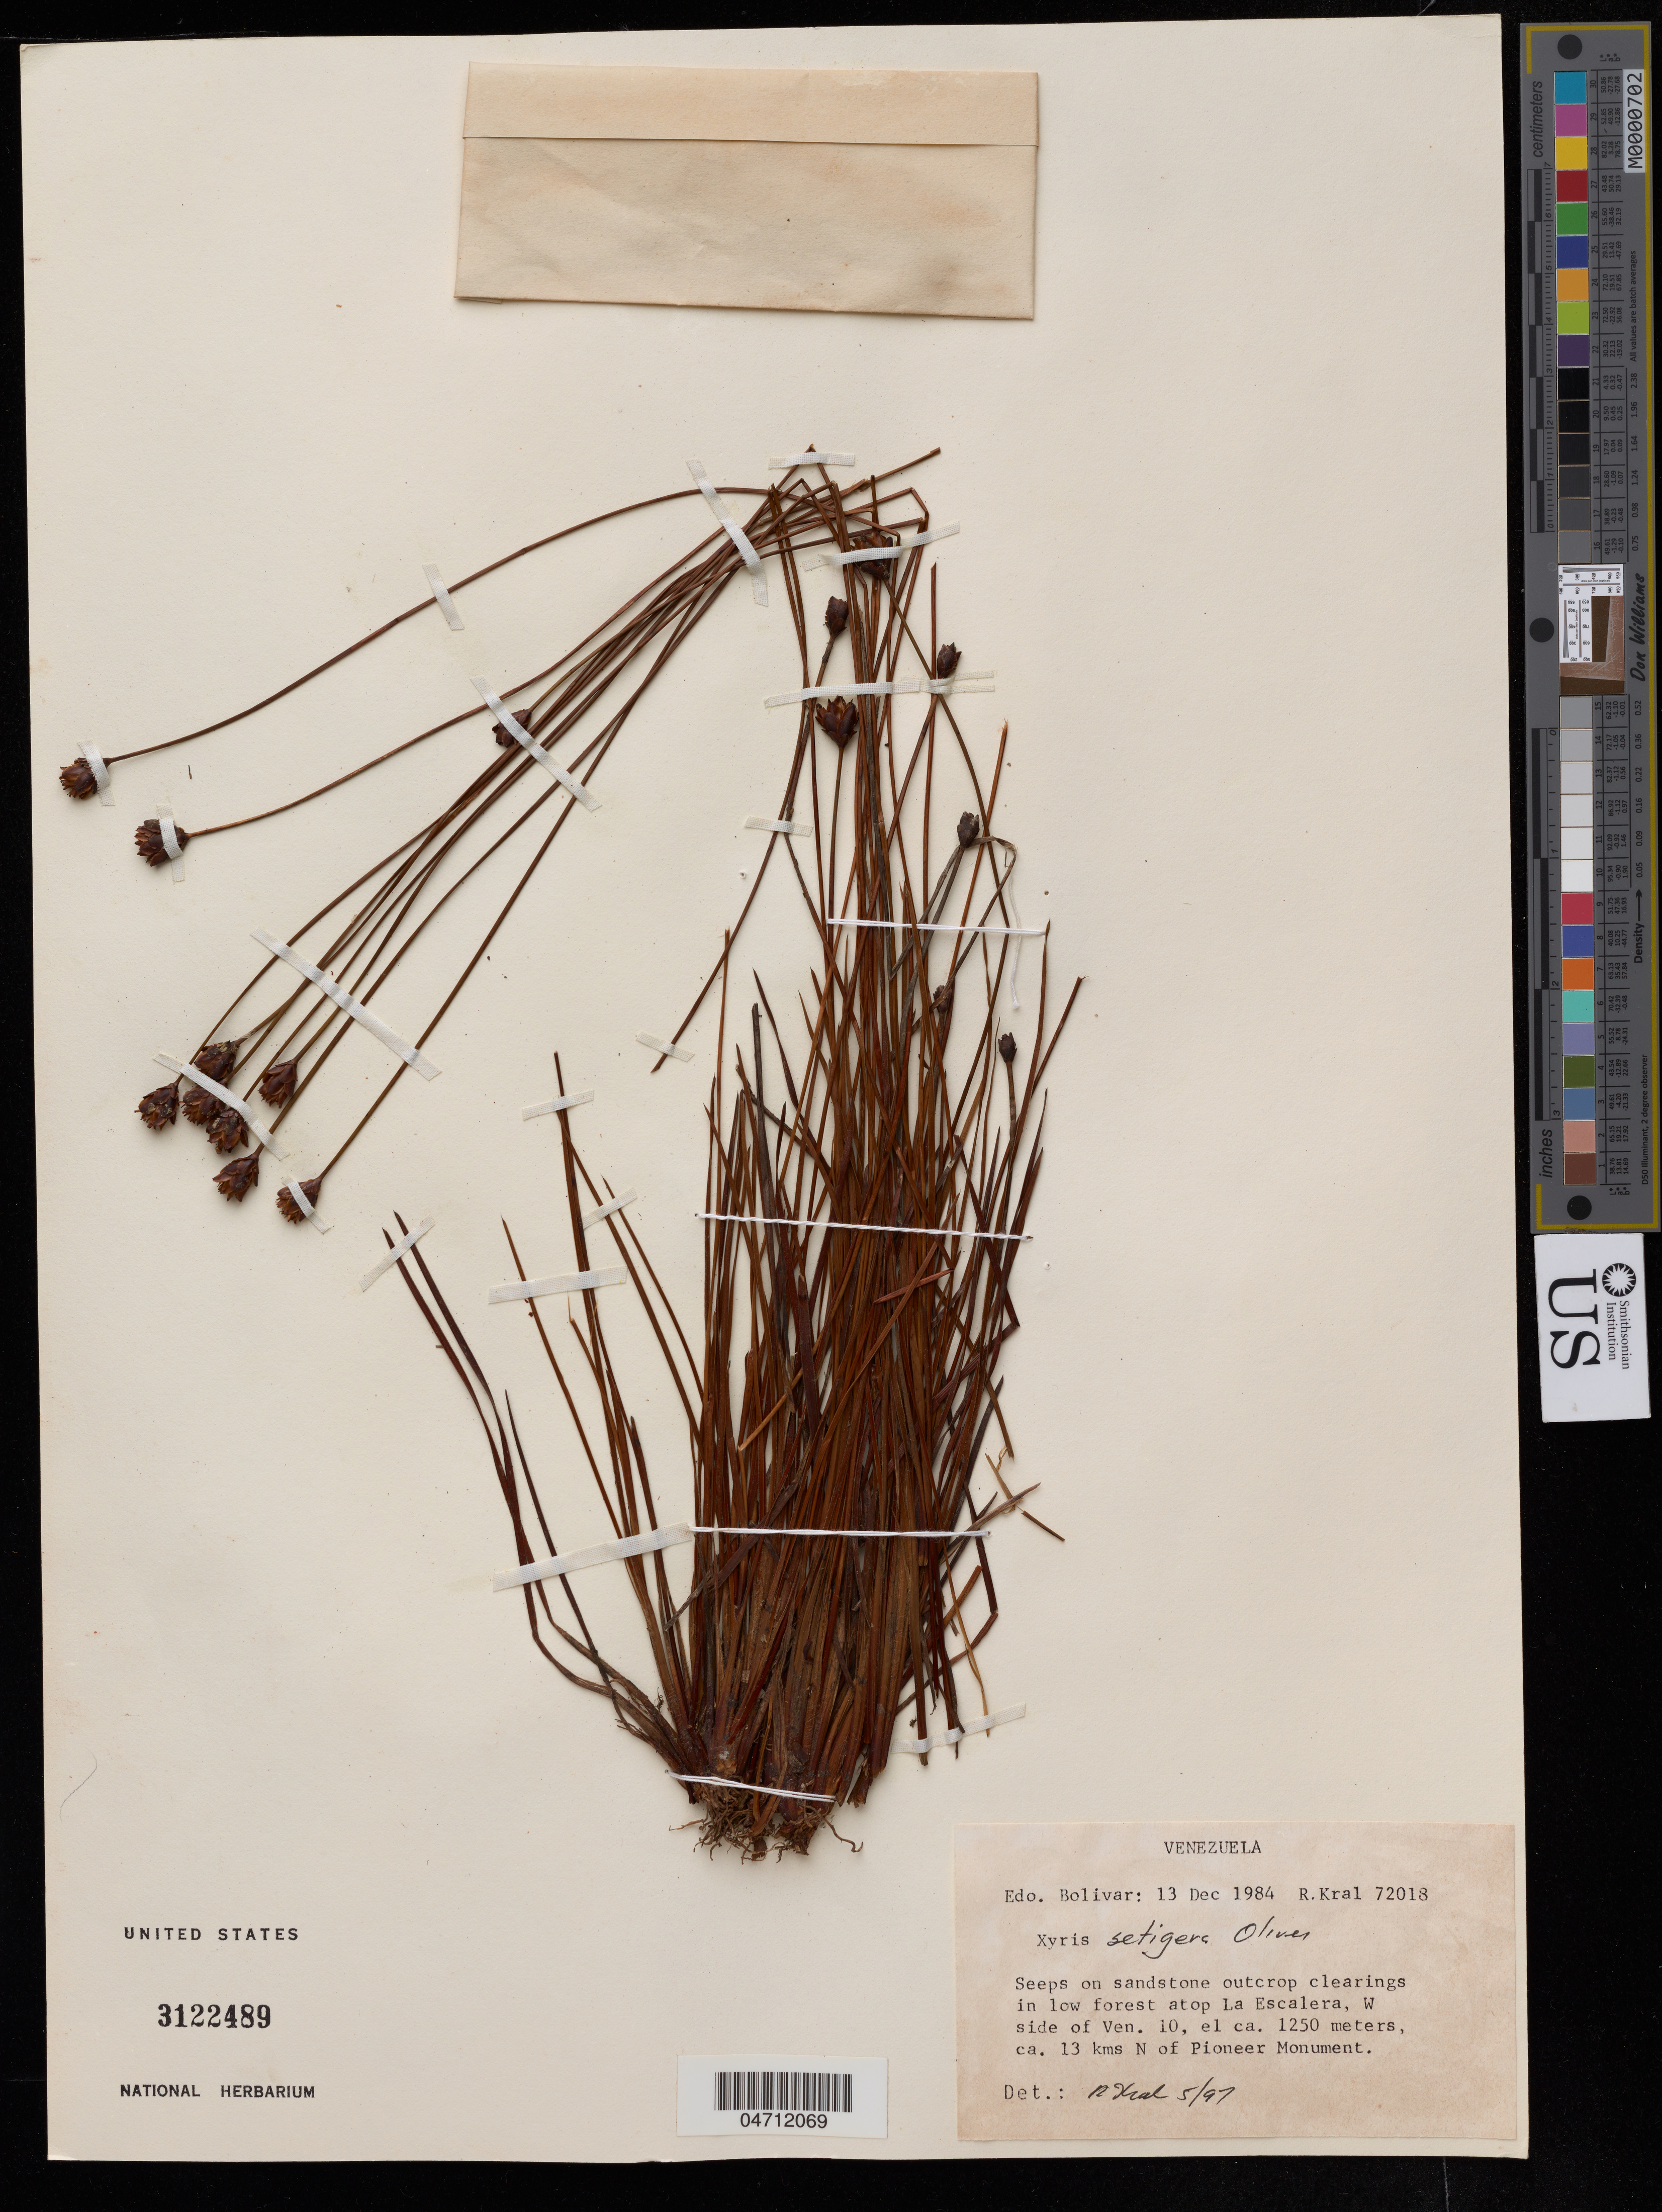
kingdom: Plantae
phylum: Tracheophyta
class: Liliopsida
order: Poales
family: Xyridaceae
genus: Xyris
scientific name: Xyris pallidula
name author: Kral & Wand.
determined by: Kral, R.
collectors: L. O. A. Teixeira, A. Fife, K. McFarland, C. D. A. Mota, S. P. Gomes, S. P. Gomes & El al.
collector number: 1263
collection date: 1982-06-21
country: Brazil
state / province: Amazonas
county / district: Humaitá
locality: Estrada Humaitá-Jacarecanga, km 150, a 60 km ao Sul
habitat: Campo natural, solo arenoso.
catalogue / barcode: US 3193792